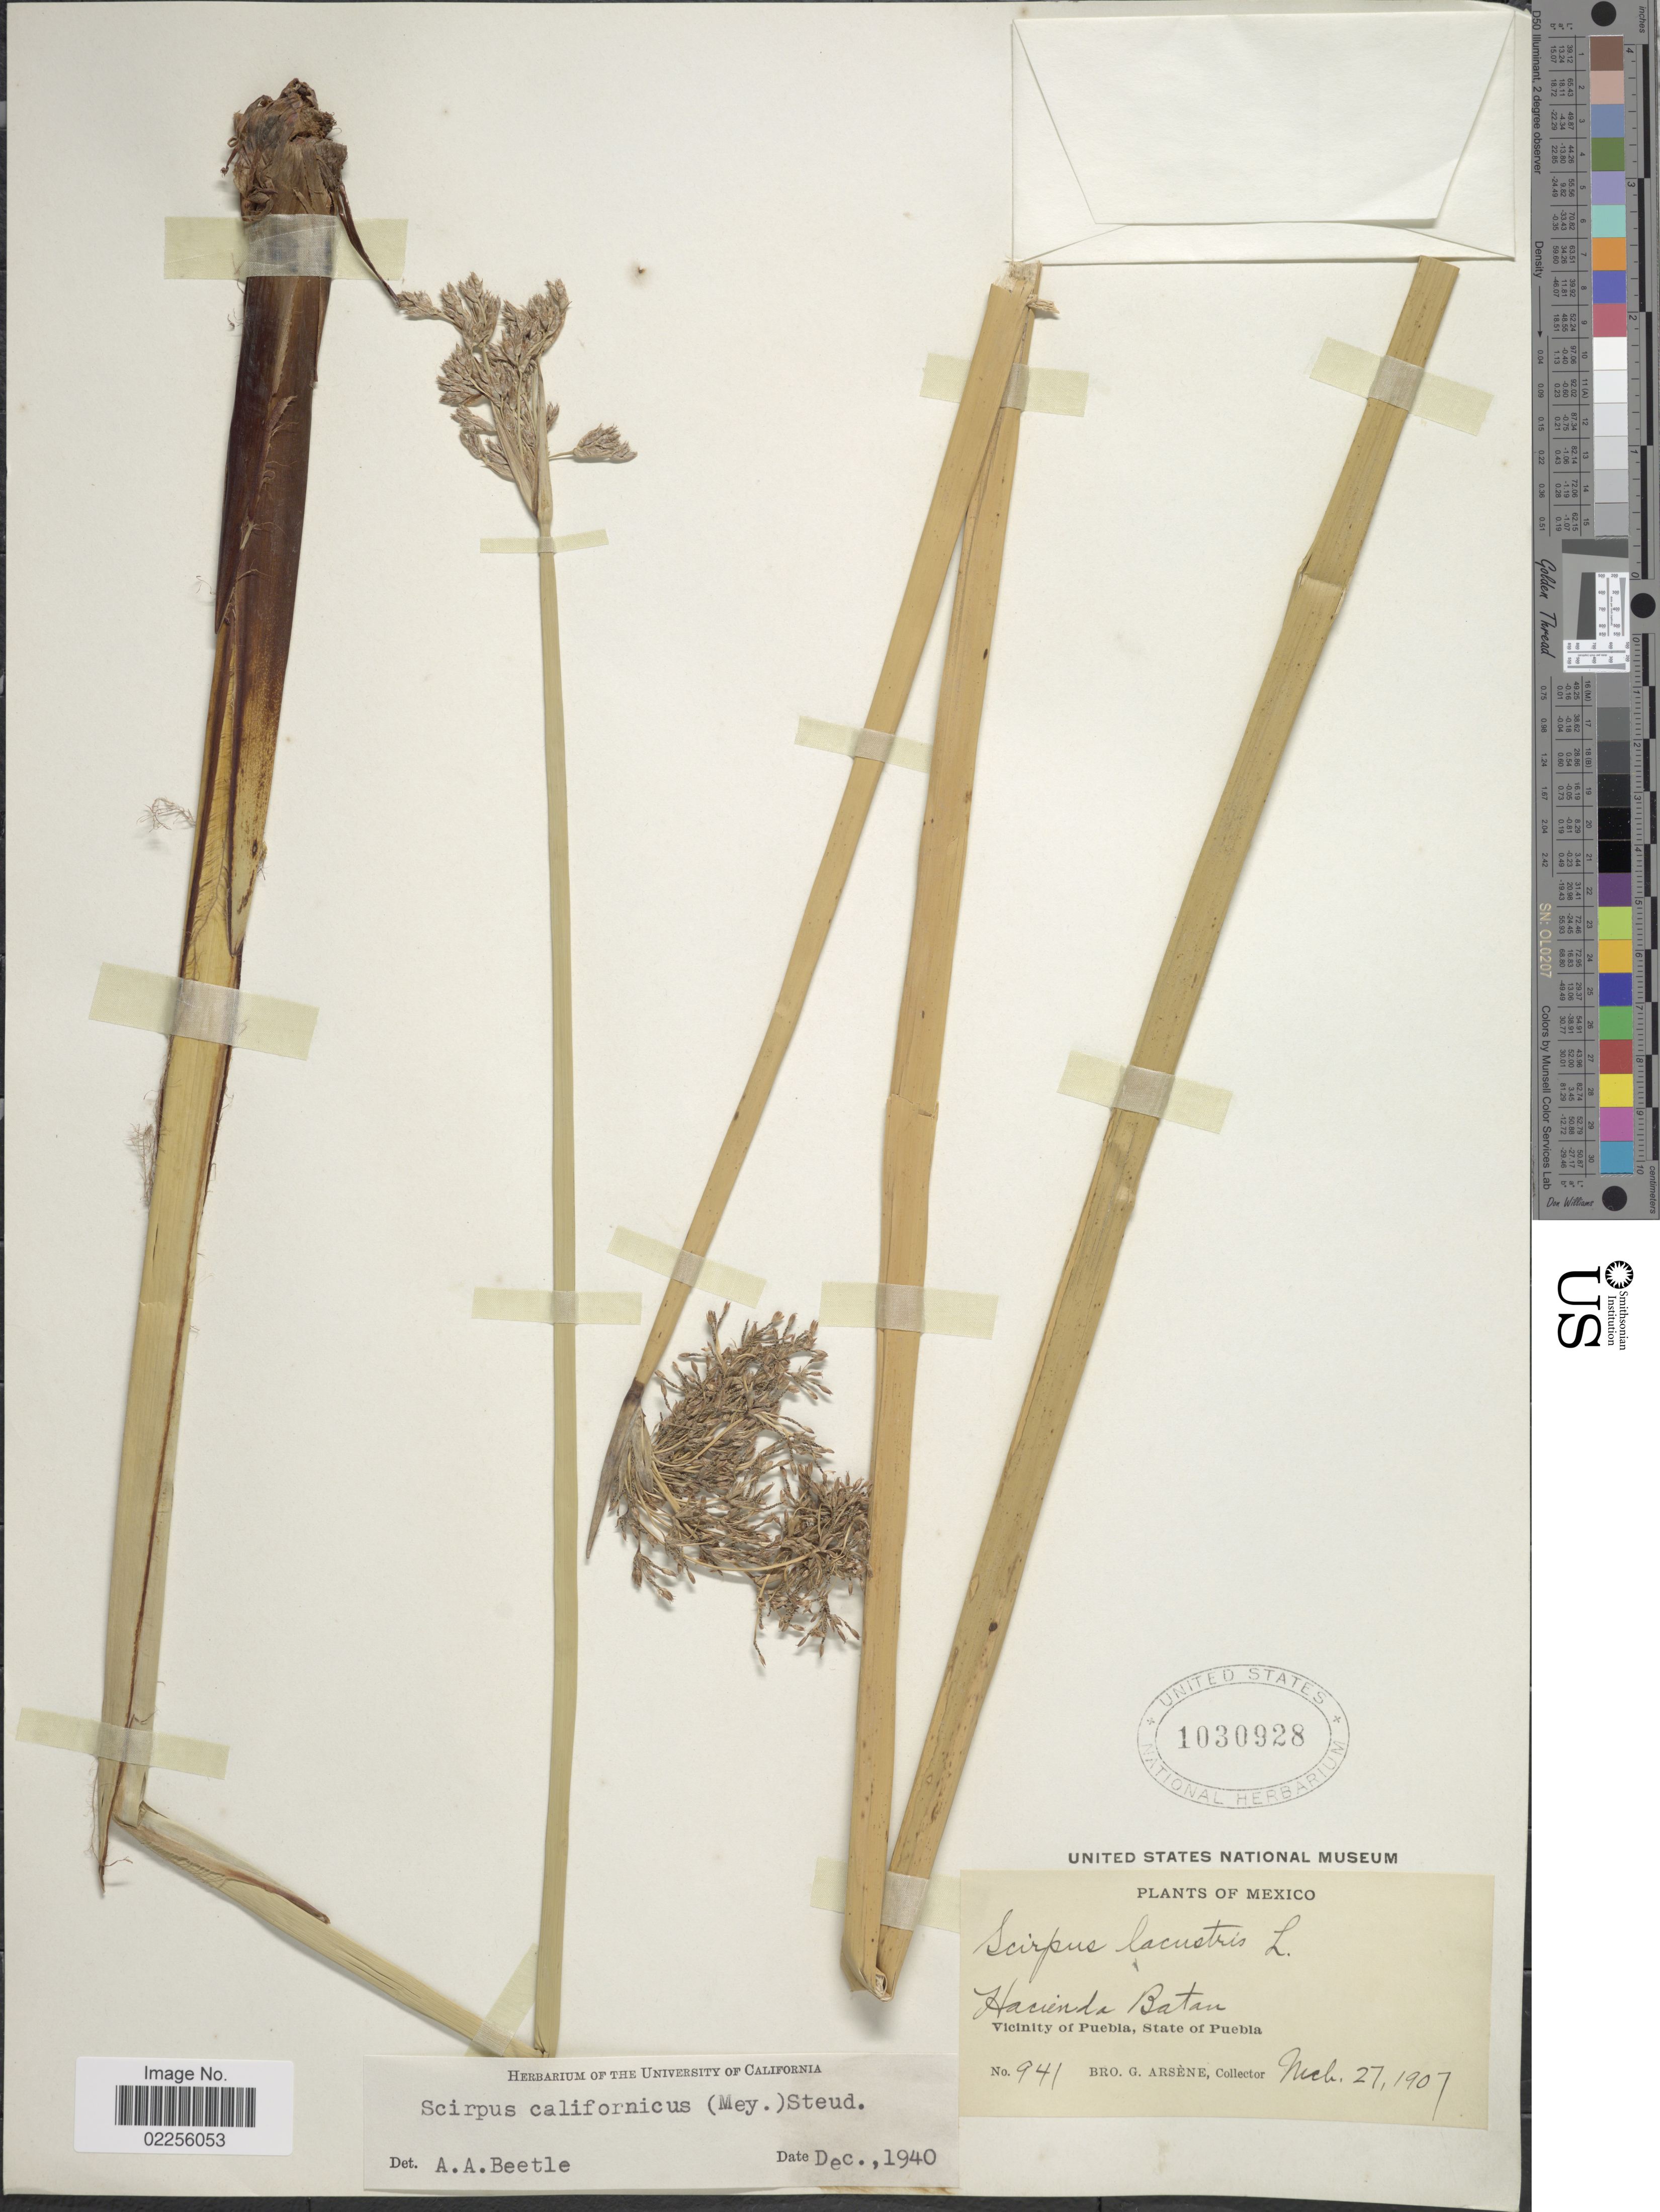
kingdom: Plantae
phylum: Tracheophyta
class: Liliopsida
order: Poales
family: Cyperaceae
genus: Schoenoplectus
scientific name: Schoenoplectus californicus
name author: (C.A. Mey.) Soják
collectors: Bro. G. Arsène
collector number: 941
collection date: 1907-03-27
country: Mexico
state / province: Puebla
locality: Hacienda Batan, Vicinity of Puebla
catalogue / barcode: US 1030928